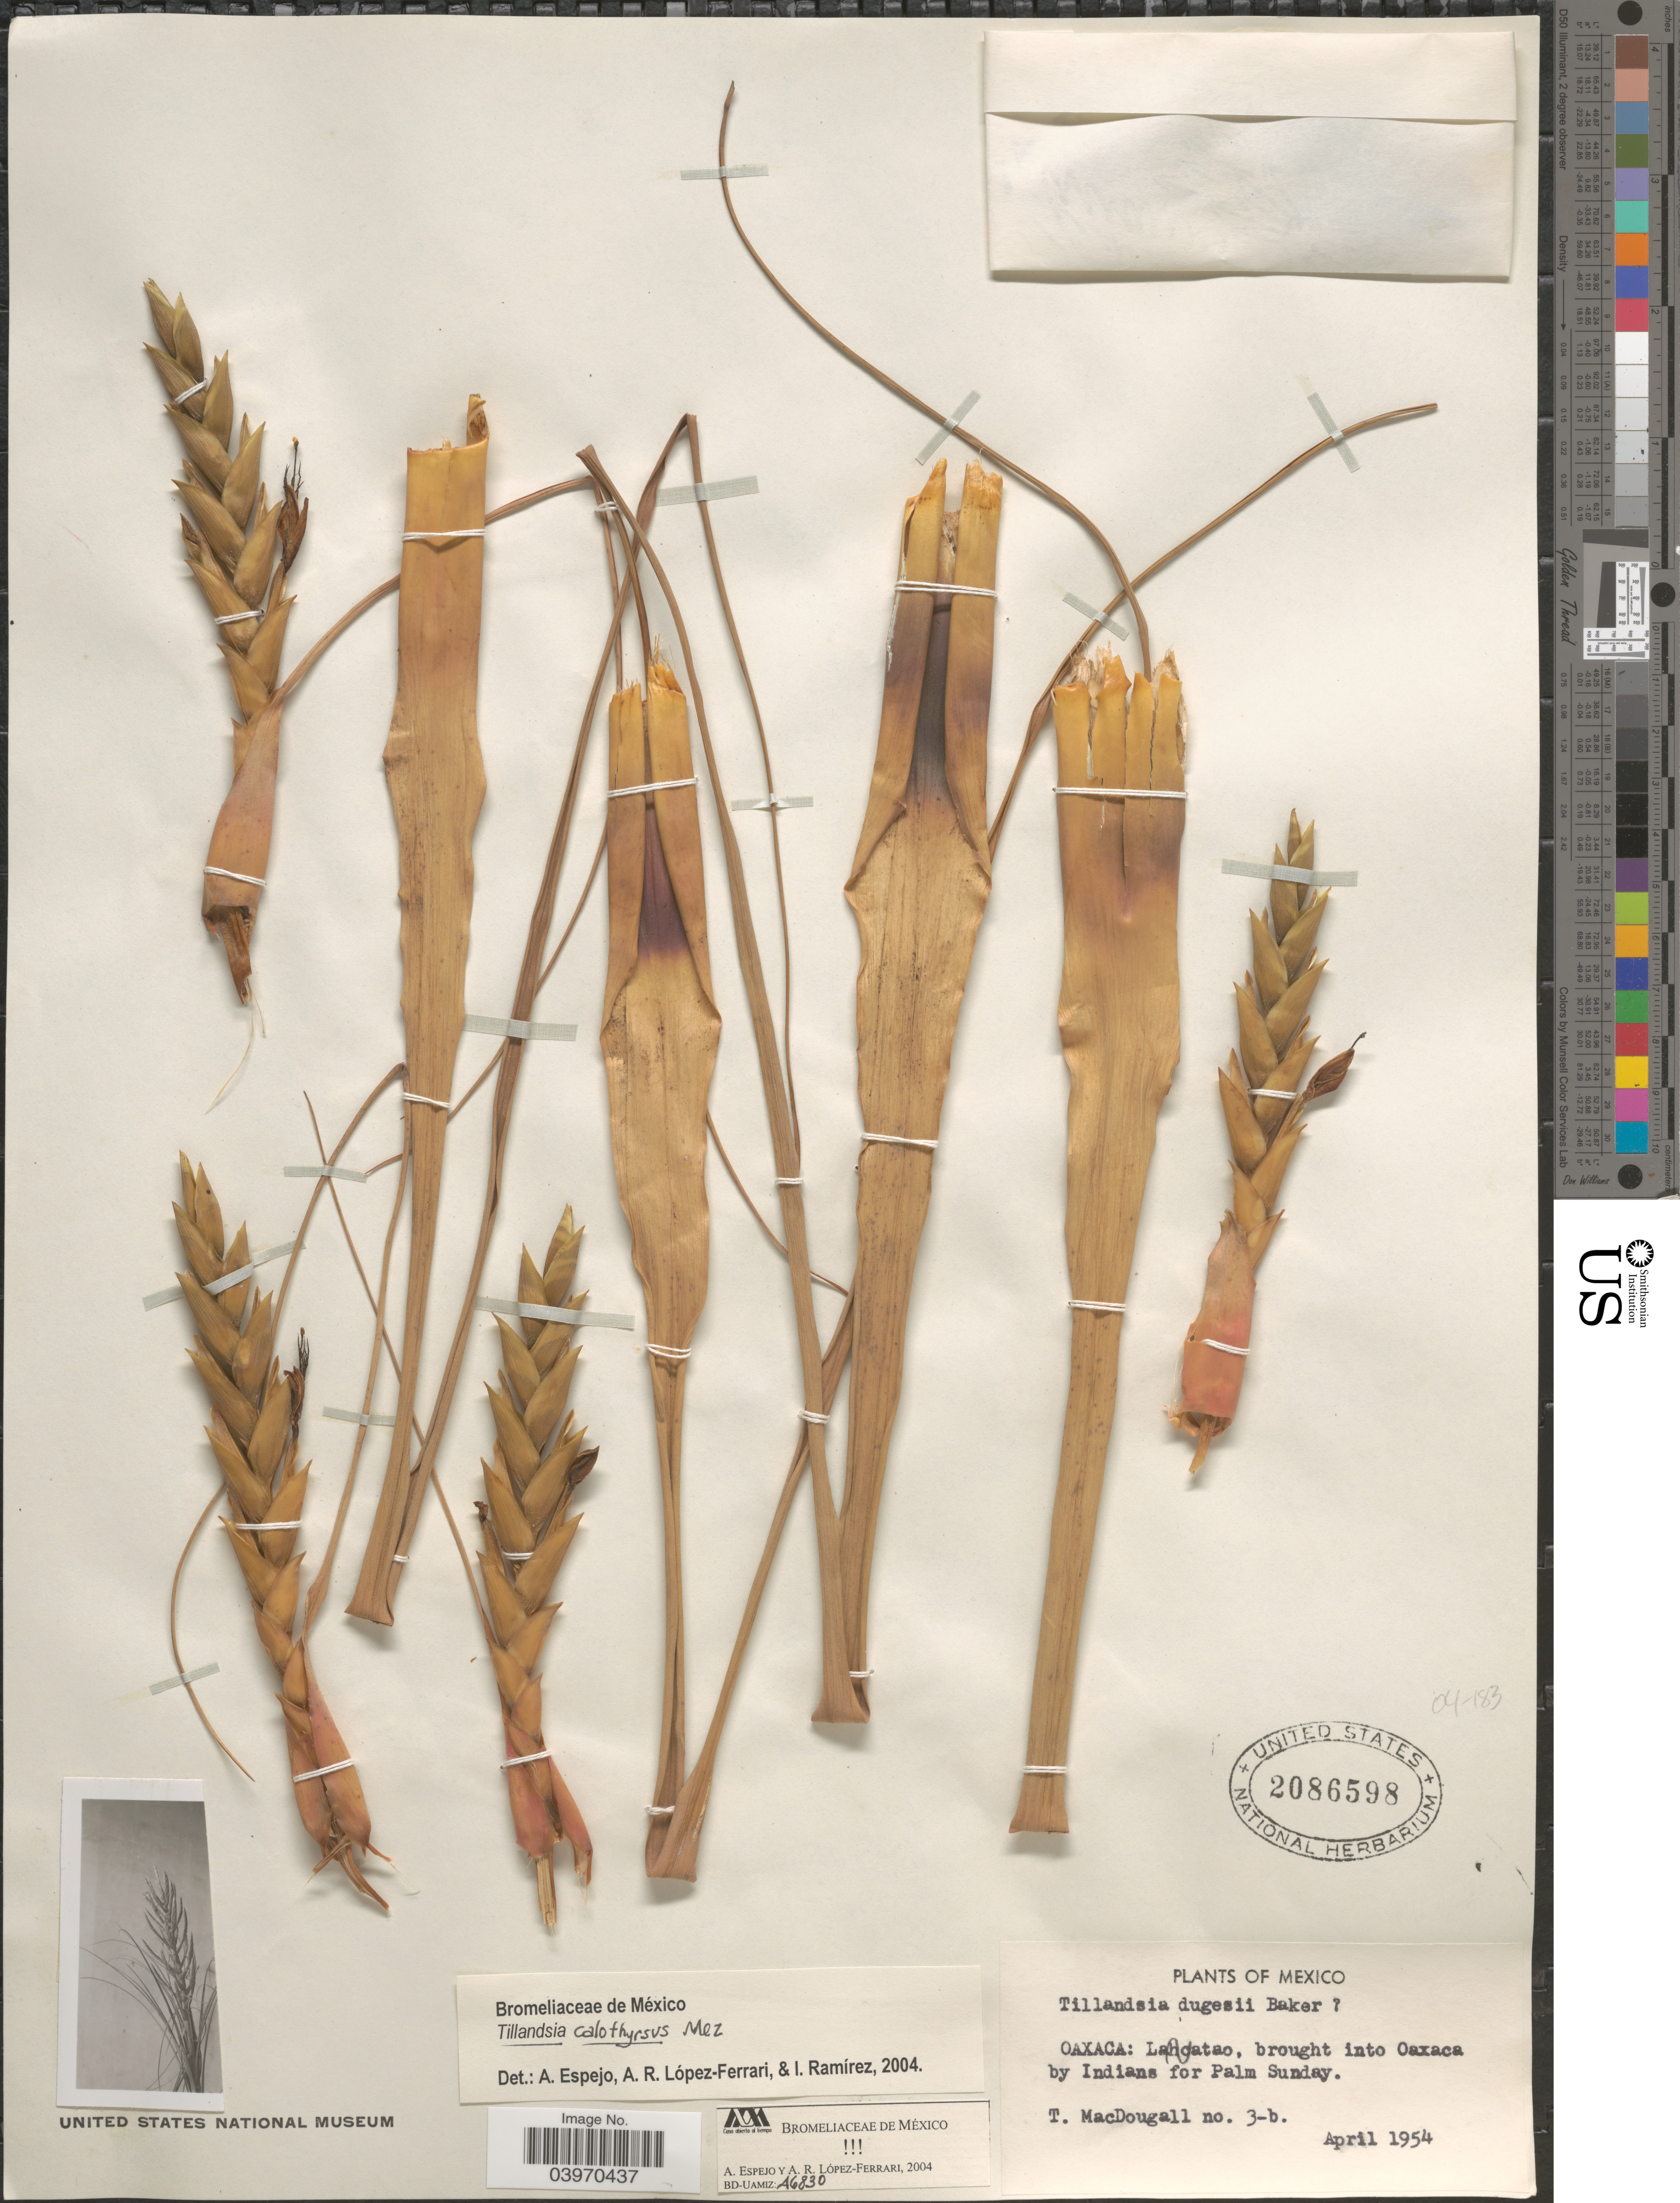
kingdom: Plantae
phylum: Tracheophyta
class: Liliopsida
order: Poales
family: Bromeliaceae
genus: Tillandsia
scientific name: Tillandsia calothyrsus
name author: Mez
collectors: T. B. MacDougall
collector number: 3-b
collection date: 1954-04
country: Mexico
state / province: Oaxaca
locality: Lachatao, brought into Oaxaca by Indians for Palm Sunday.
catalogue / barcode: US 2086598